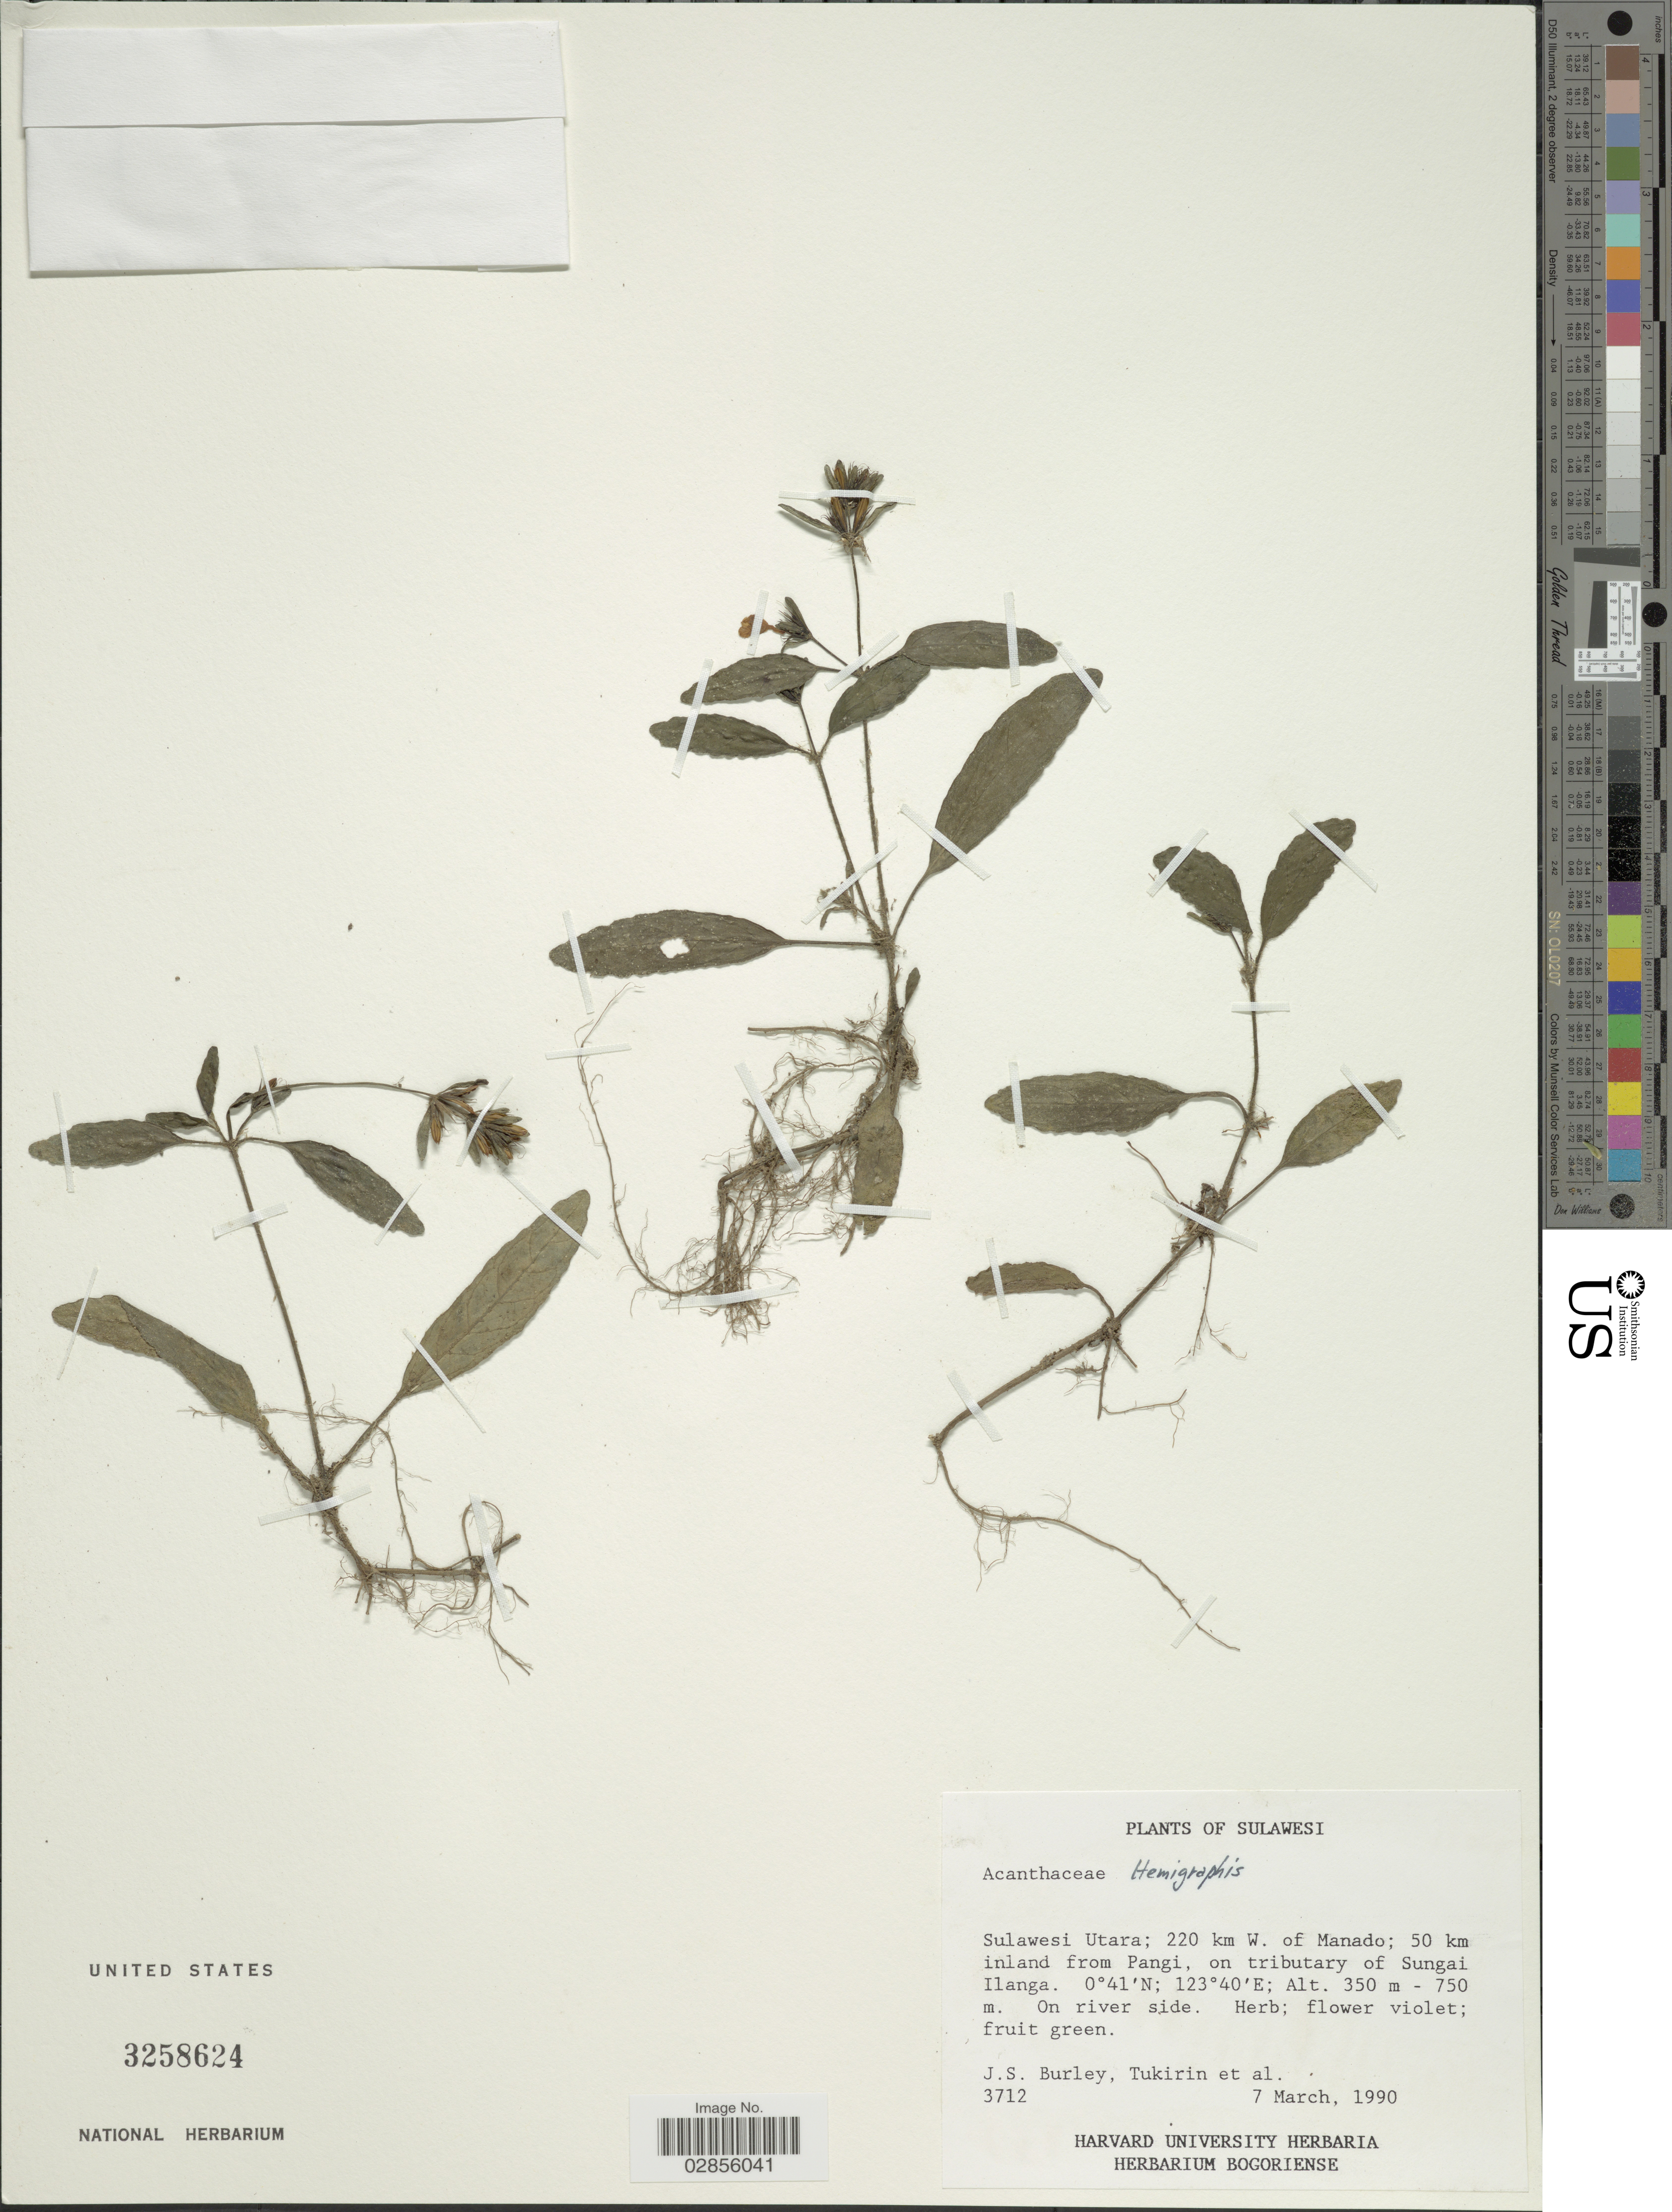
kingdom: Plantae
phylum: Tracheophyta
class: Magnoliopsida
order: Lamiales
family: Acanthaceae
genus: Hemigraphis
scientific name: Hemigraphis sp.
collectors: J. S. Burley, -. Tukirin & et al.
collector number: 3712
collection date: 1990-03-07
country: Indonesia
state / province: Sulawesi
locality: Sulawesi Utara; 220 km W. of Manado; 50 km inland from Pangi, on tributary of Sungai Ilanga.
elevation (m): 350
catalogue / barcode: US 3258624